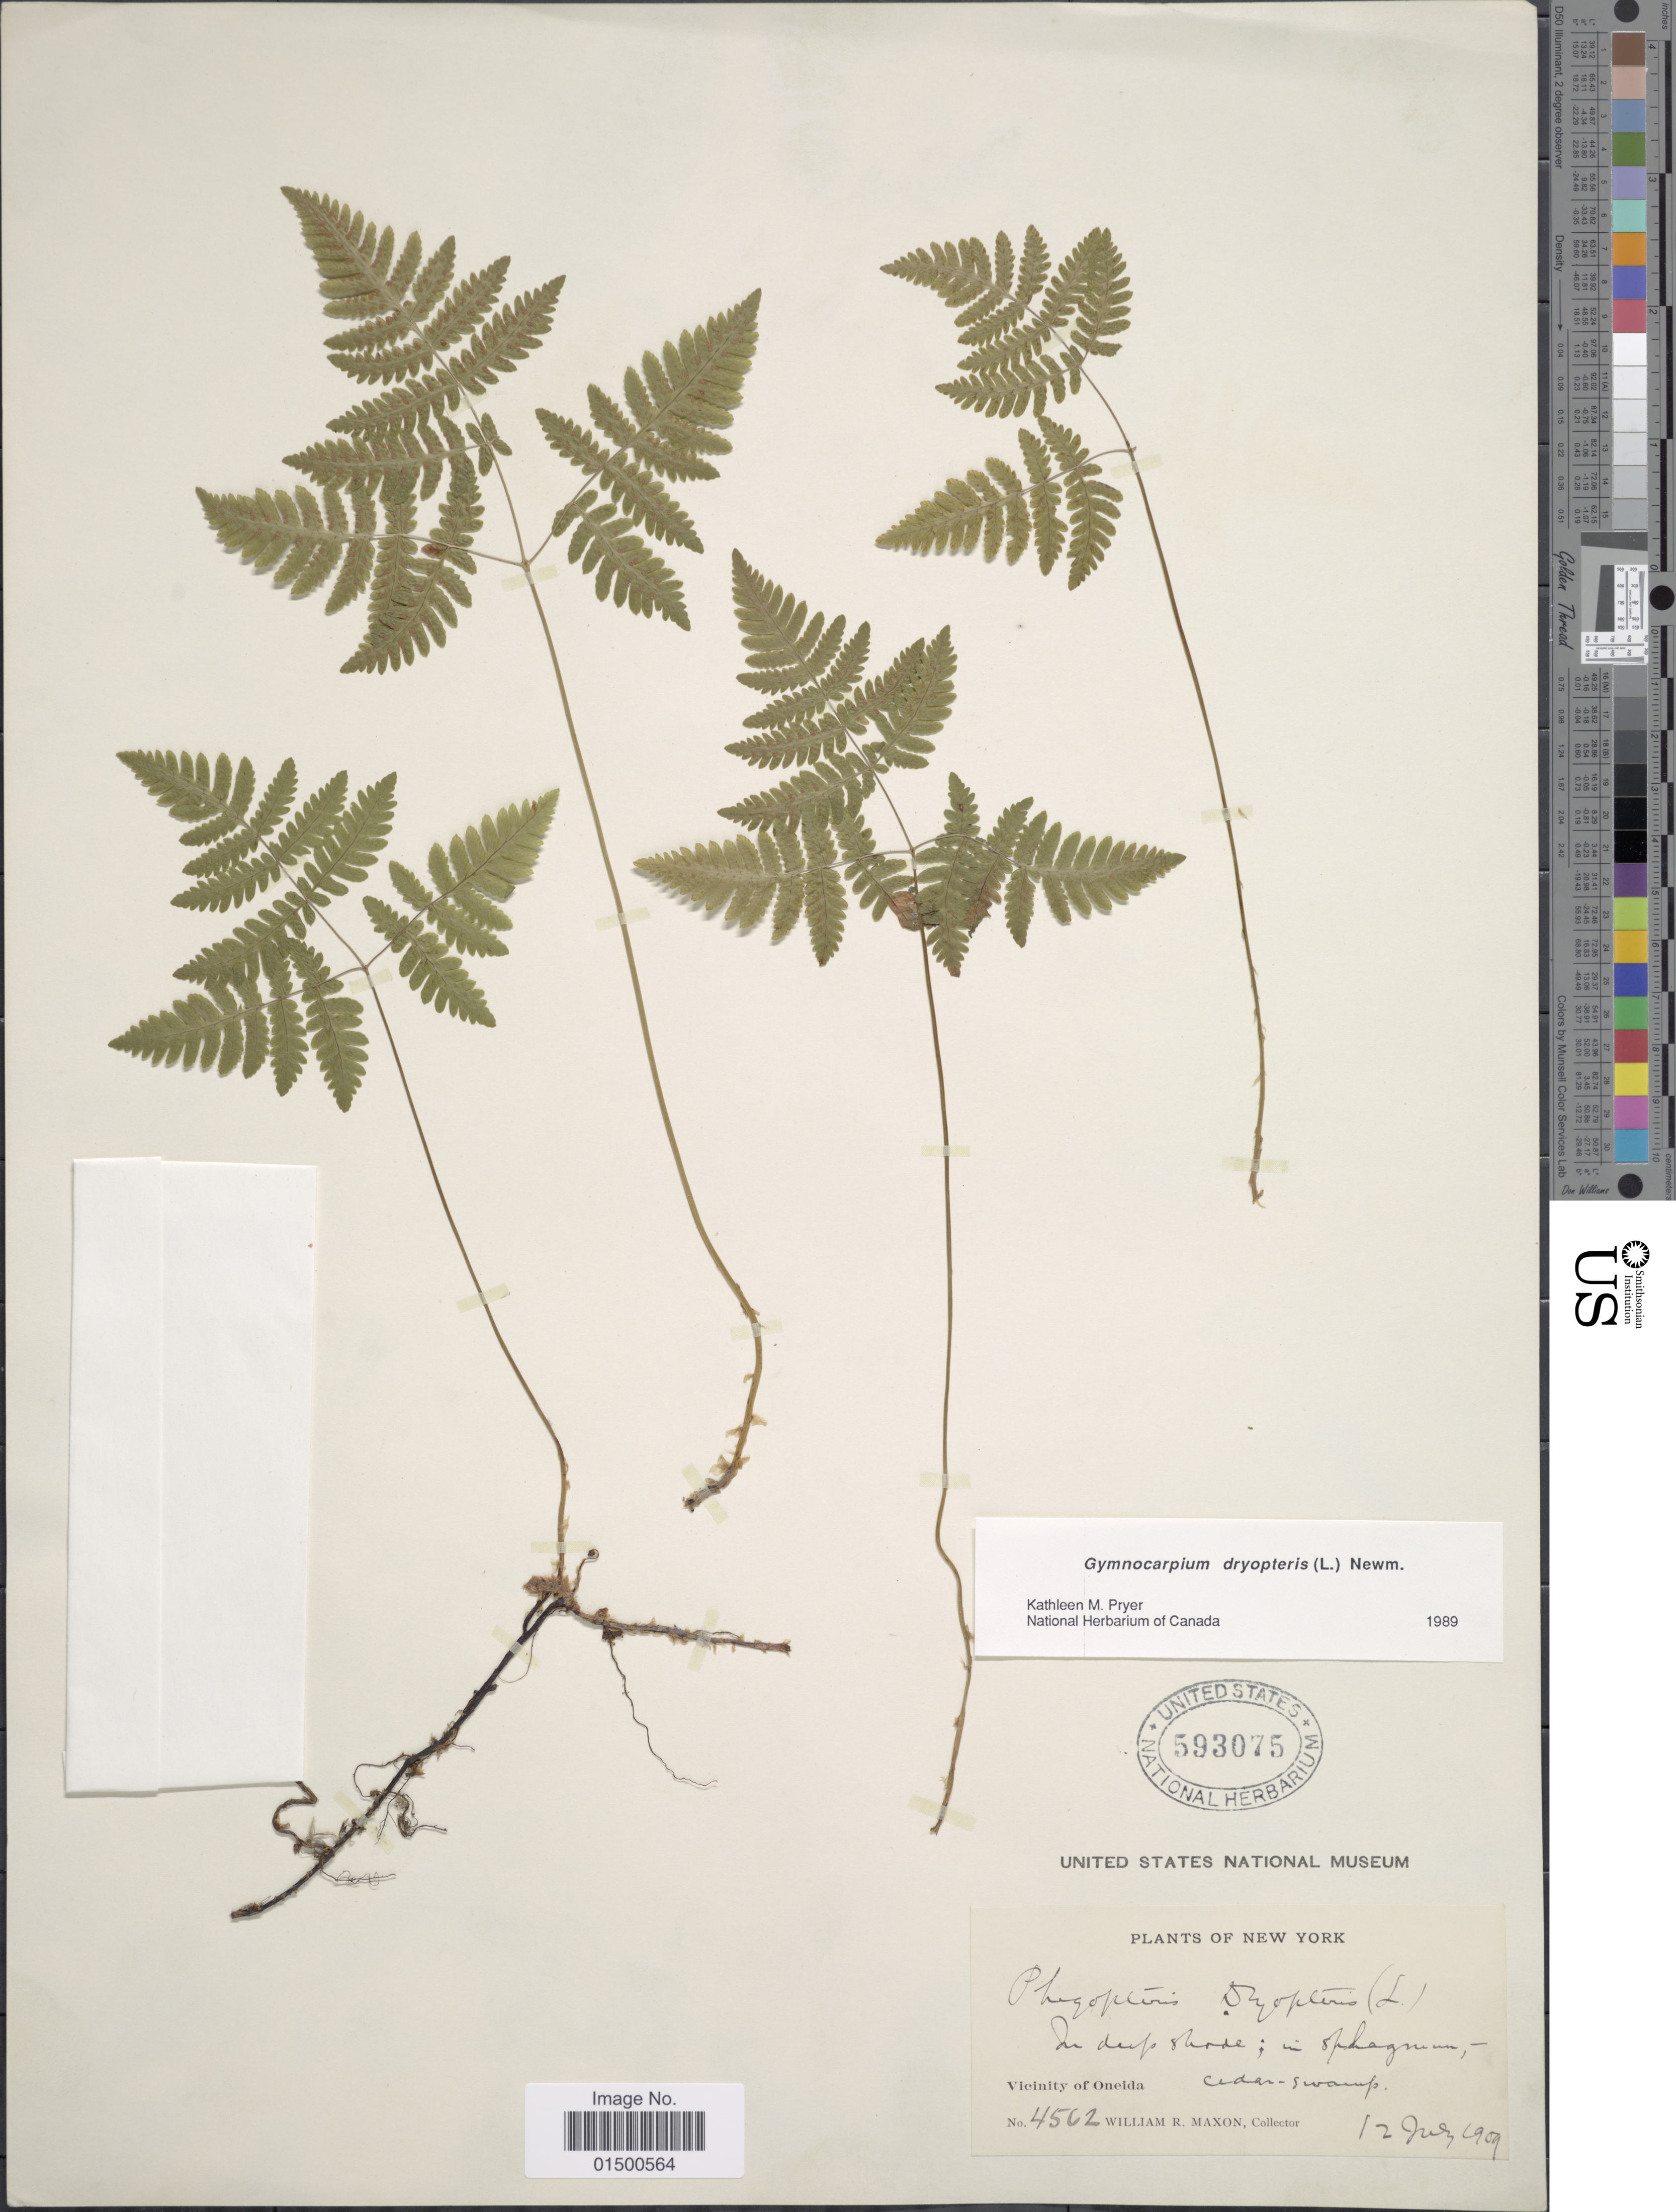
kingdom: Plantae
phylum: Tracheophyta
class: Polypodiopsida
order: Polypodiales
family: Cystopteridaceae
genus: Gymnocarpium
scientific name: Gymnocarpium dryopteris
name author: (L.) Newman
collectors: W. R. Maxon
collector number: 4562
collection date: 1909-07-12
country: United States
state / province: New York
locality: Vicinity of Oneida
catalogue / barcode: US 593075